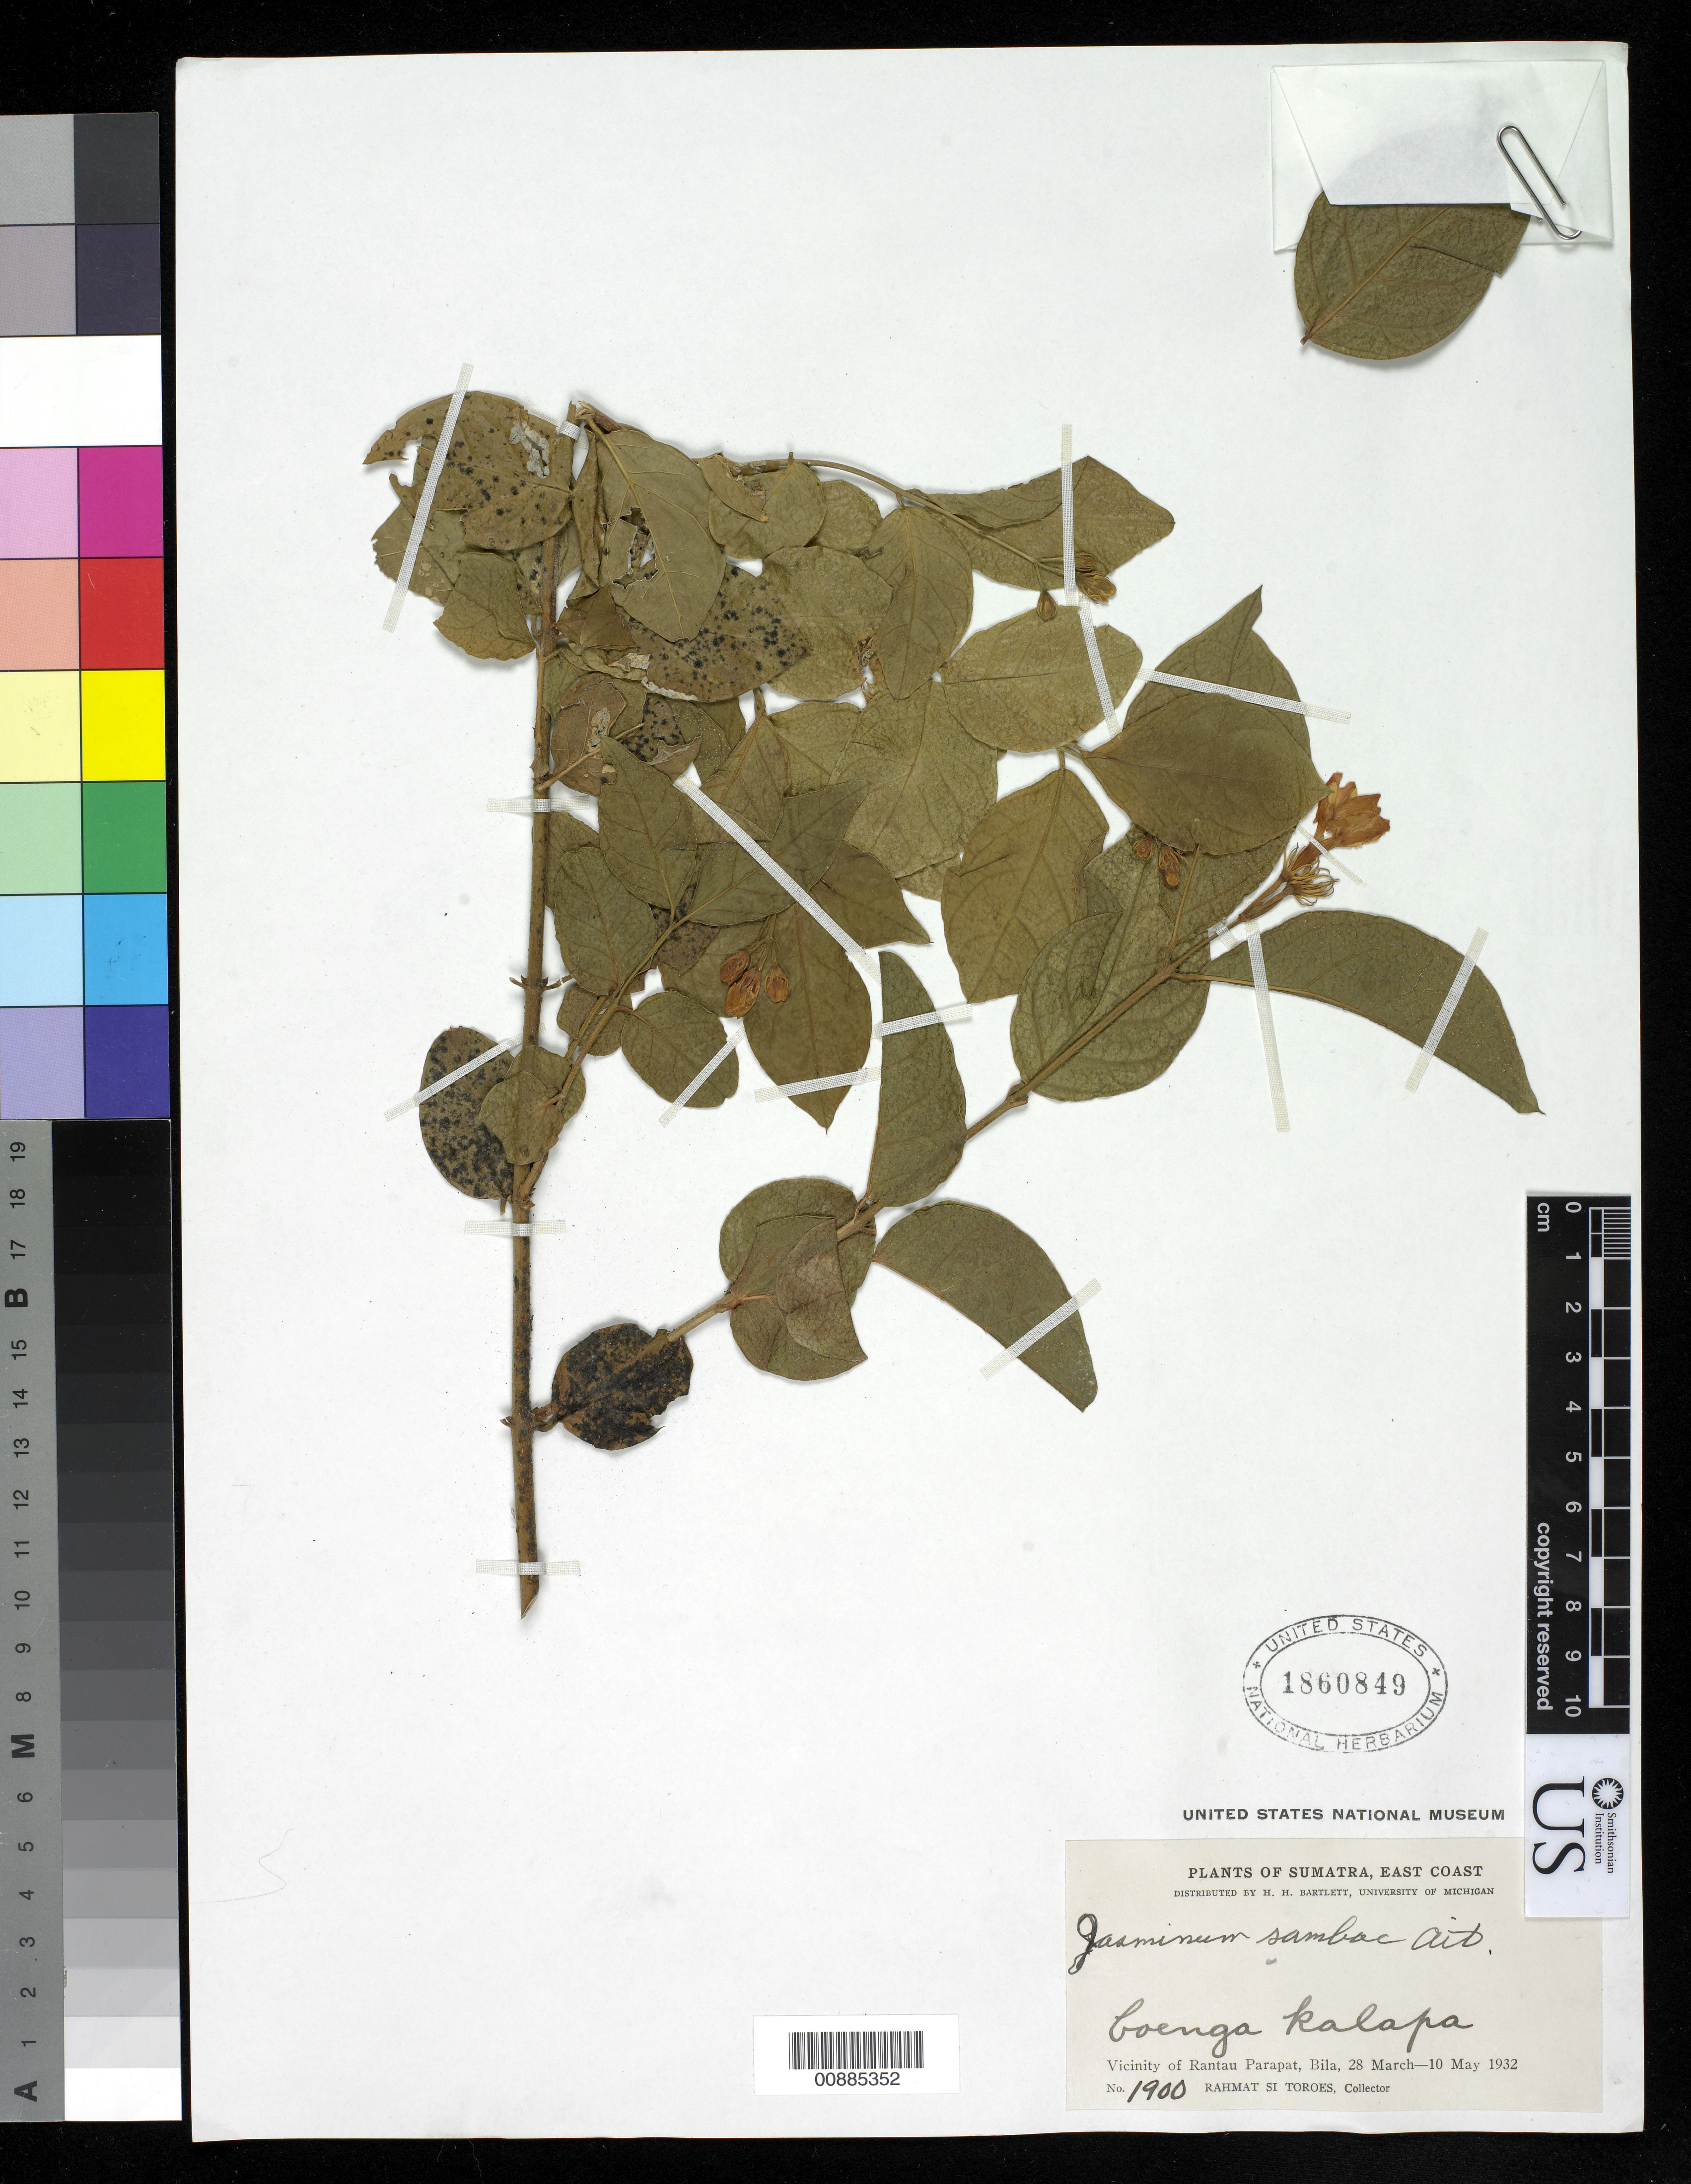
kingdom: Plantae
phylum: Tracheophyta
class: Magnoliopsida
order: Lamiales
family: Oleaceae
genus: Jasminum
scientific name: Jasminum sambac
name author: (L.) Aiton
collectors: Rahmat Si Boeea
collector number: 1900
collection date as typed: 28 Mar 1932 to 10 May 1932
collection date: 1932-03-28/1932-05-10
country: Indonesia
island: Sumatra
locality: Vicinity of Rantau Parapat, Bila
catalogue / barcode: US 1860849